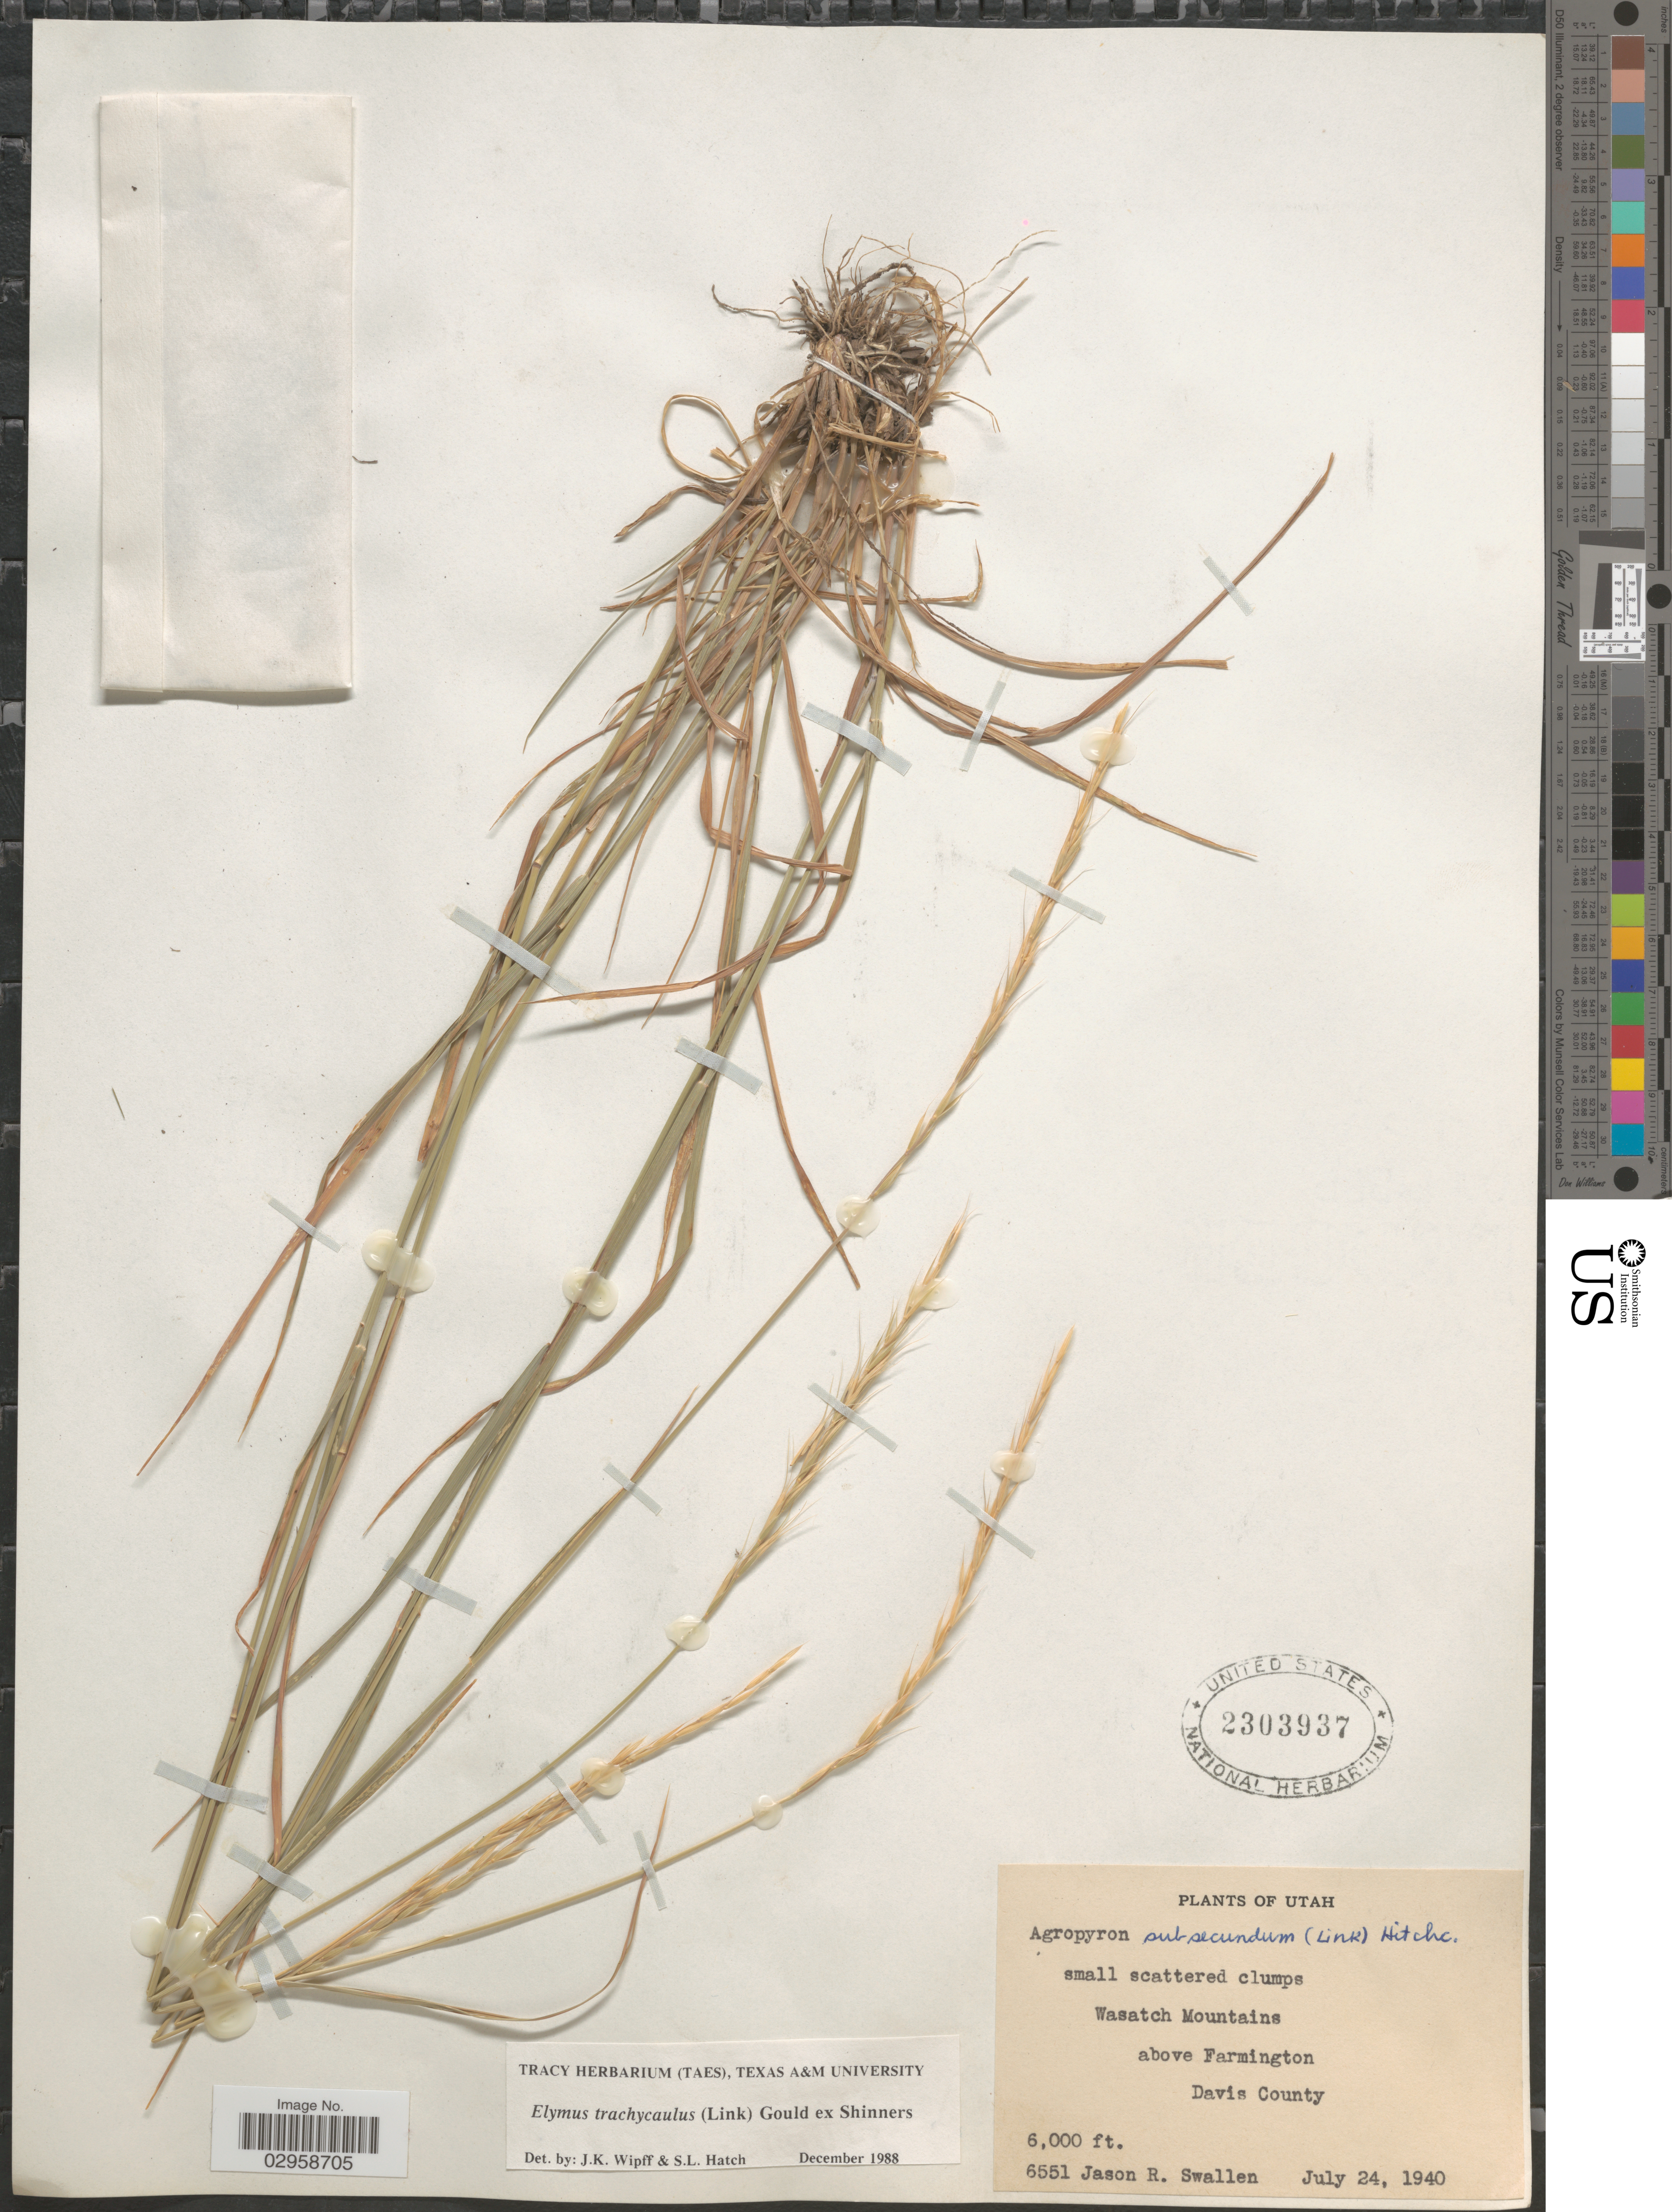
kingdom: Plantae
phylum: Tracheophyta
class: Liliopsida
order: Poales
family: Poaceae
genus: Elymus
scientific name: Elymus trachycaulus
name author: (Link) Gould ex Shinners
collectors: J. R. Swallen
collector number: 6551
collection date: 1940-07-24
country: United States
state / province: Utah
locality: Wasatch Mountains above Farmington. Davis County.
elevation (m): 1829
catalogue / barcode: US 2303937